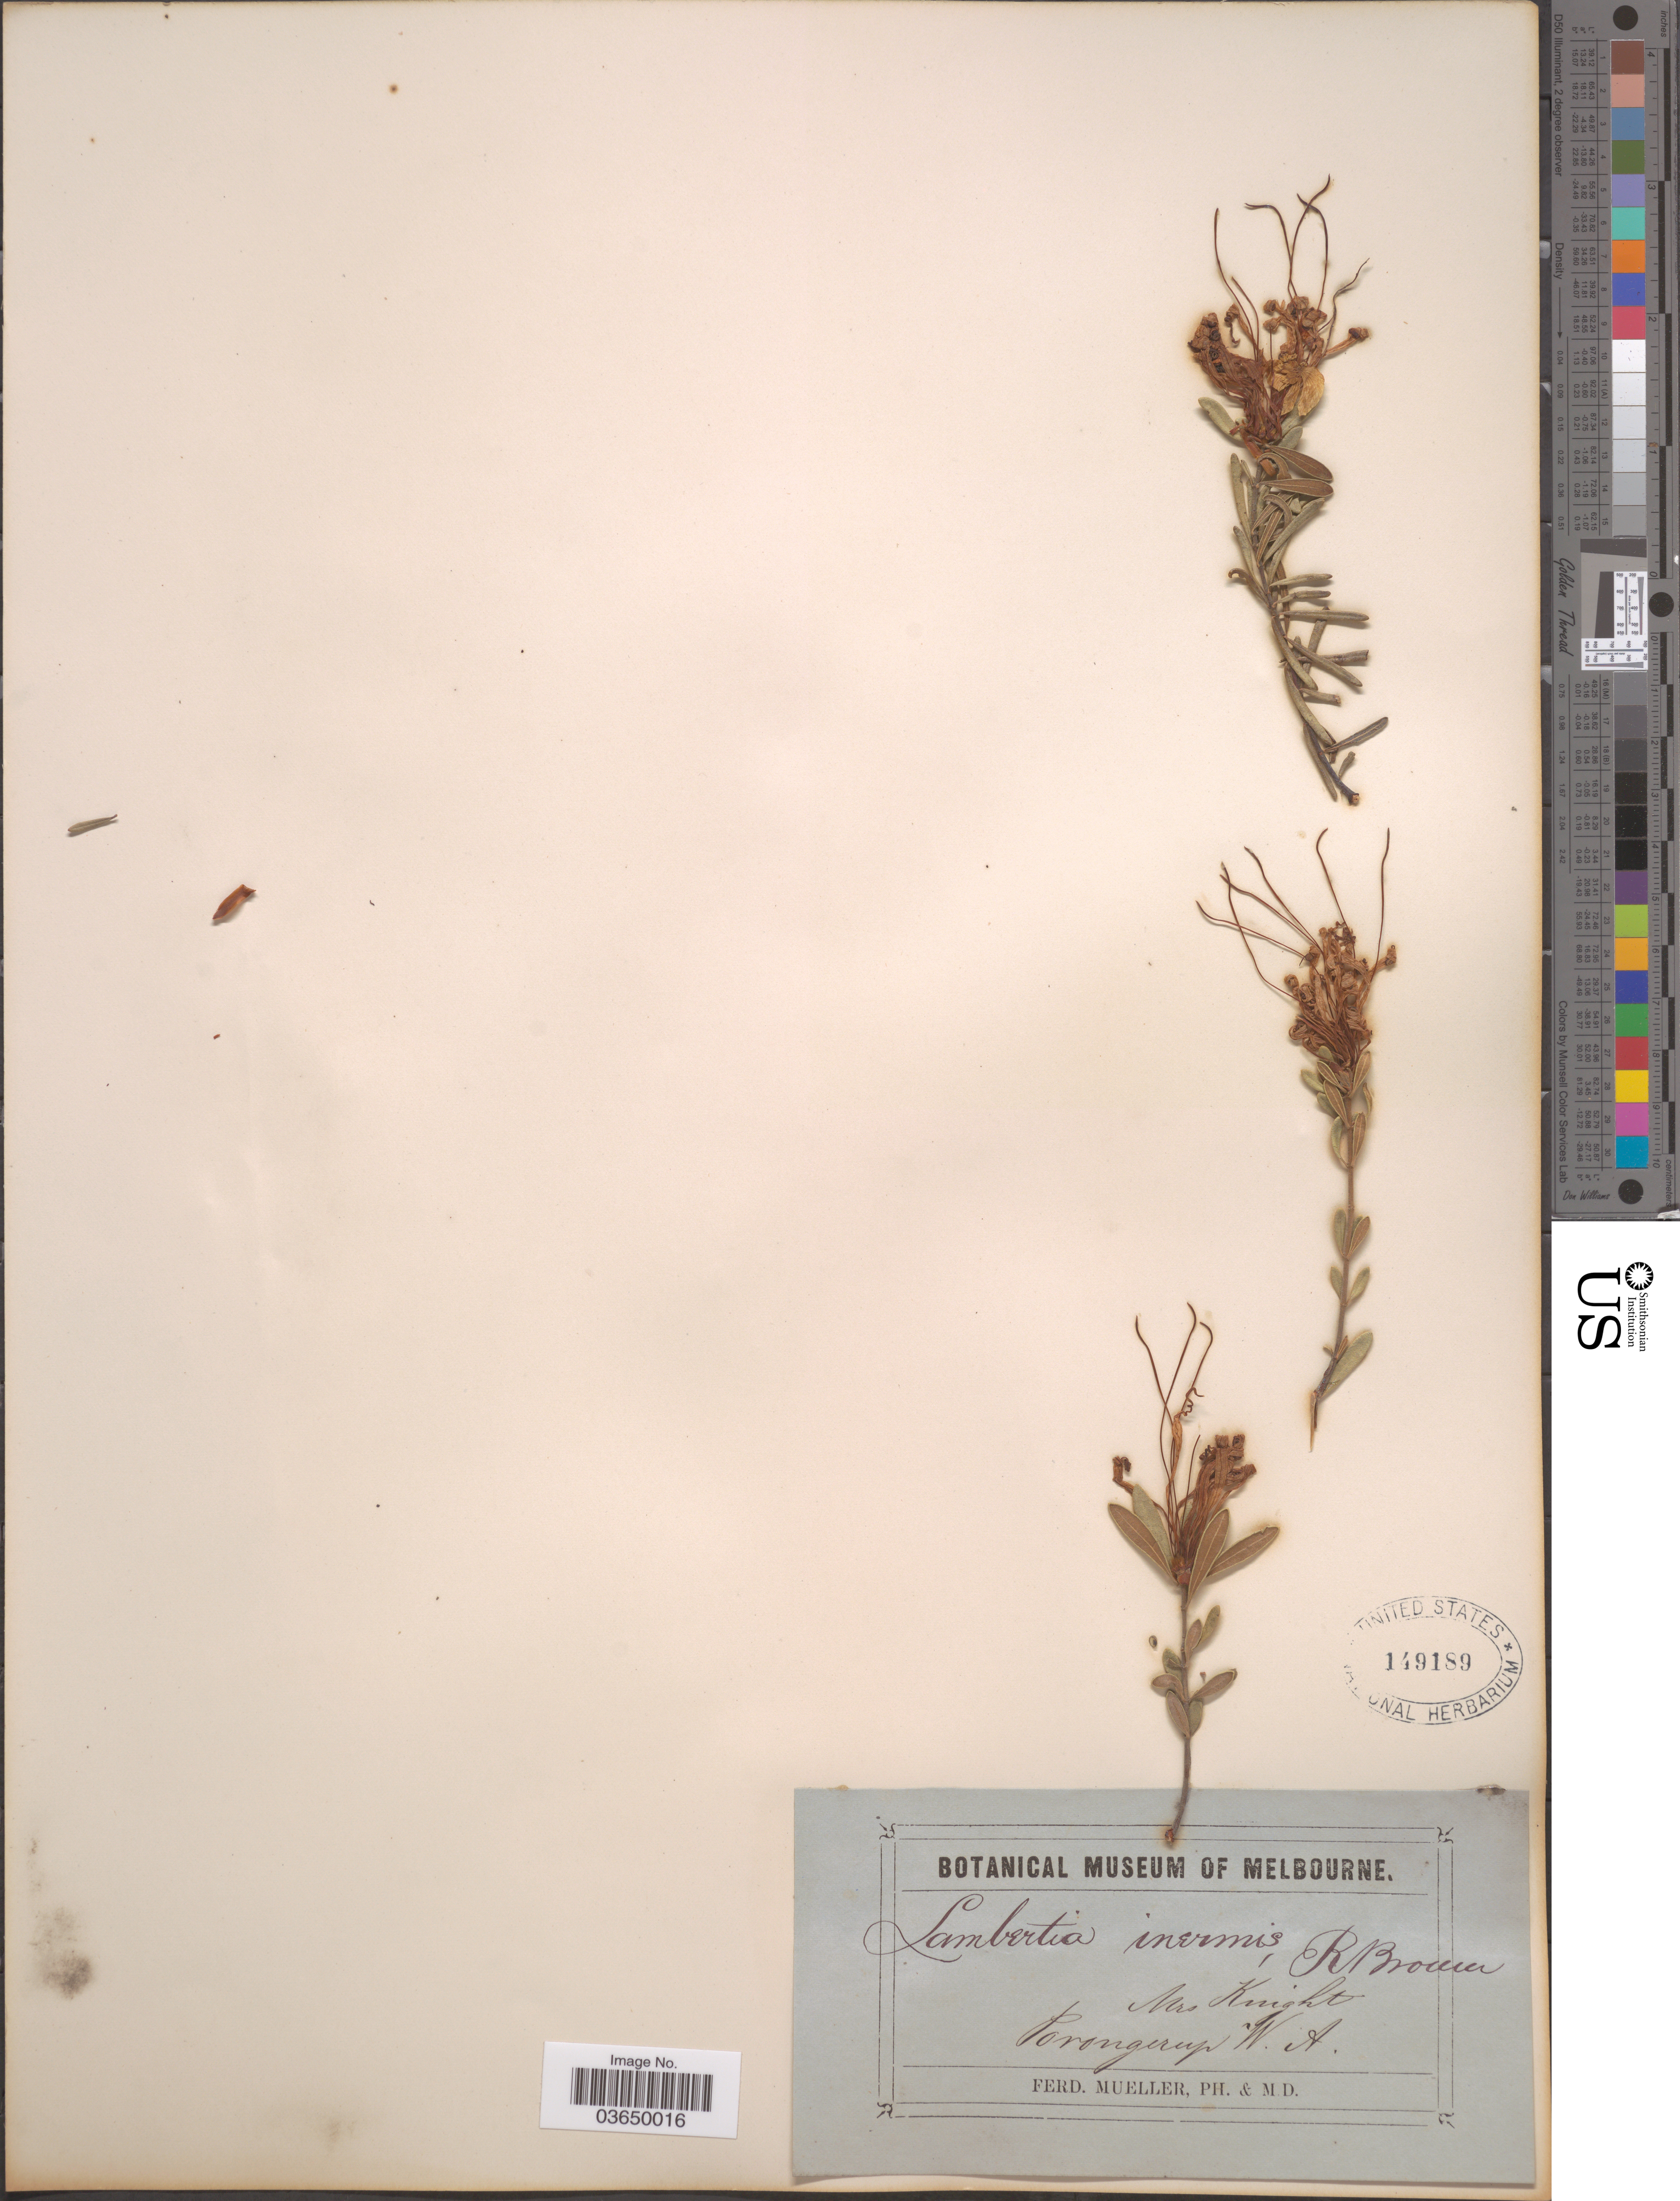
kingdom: Plantae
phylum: Tracheophyta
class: Magnoliopsida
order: Proteales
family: Proteaceae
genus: Lambertia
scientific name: Lambertia inermis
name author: R. Br.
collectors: F. Mueller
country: Australia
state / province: Western Australia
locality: Mrs Knight. [unsure placement] Porongerup W.A.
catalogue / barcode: US 149189